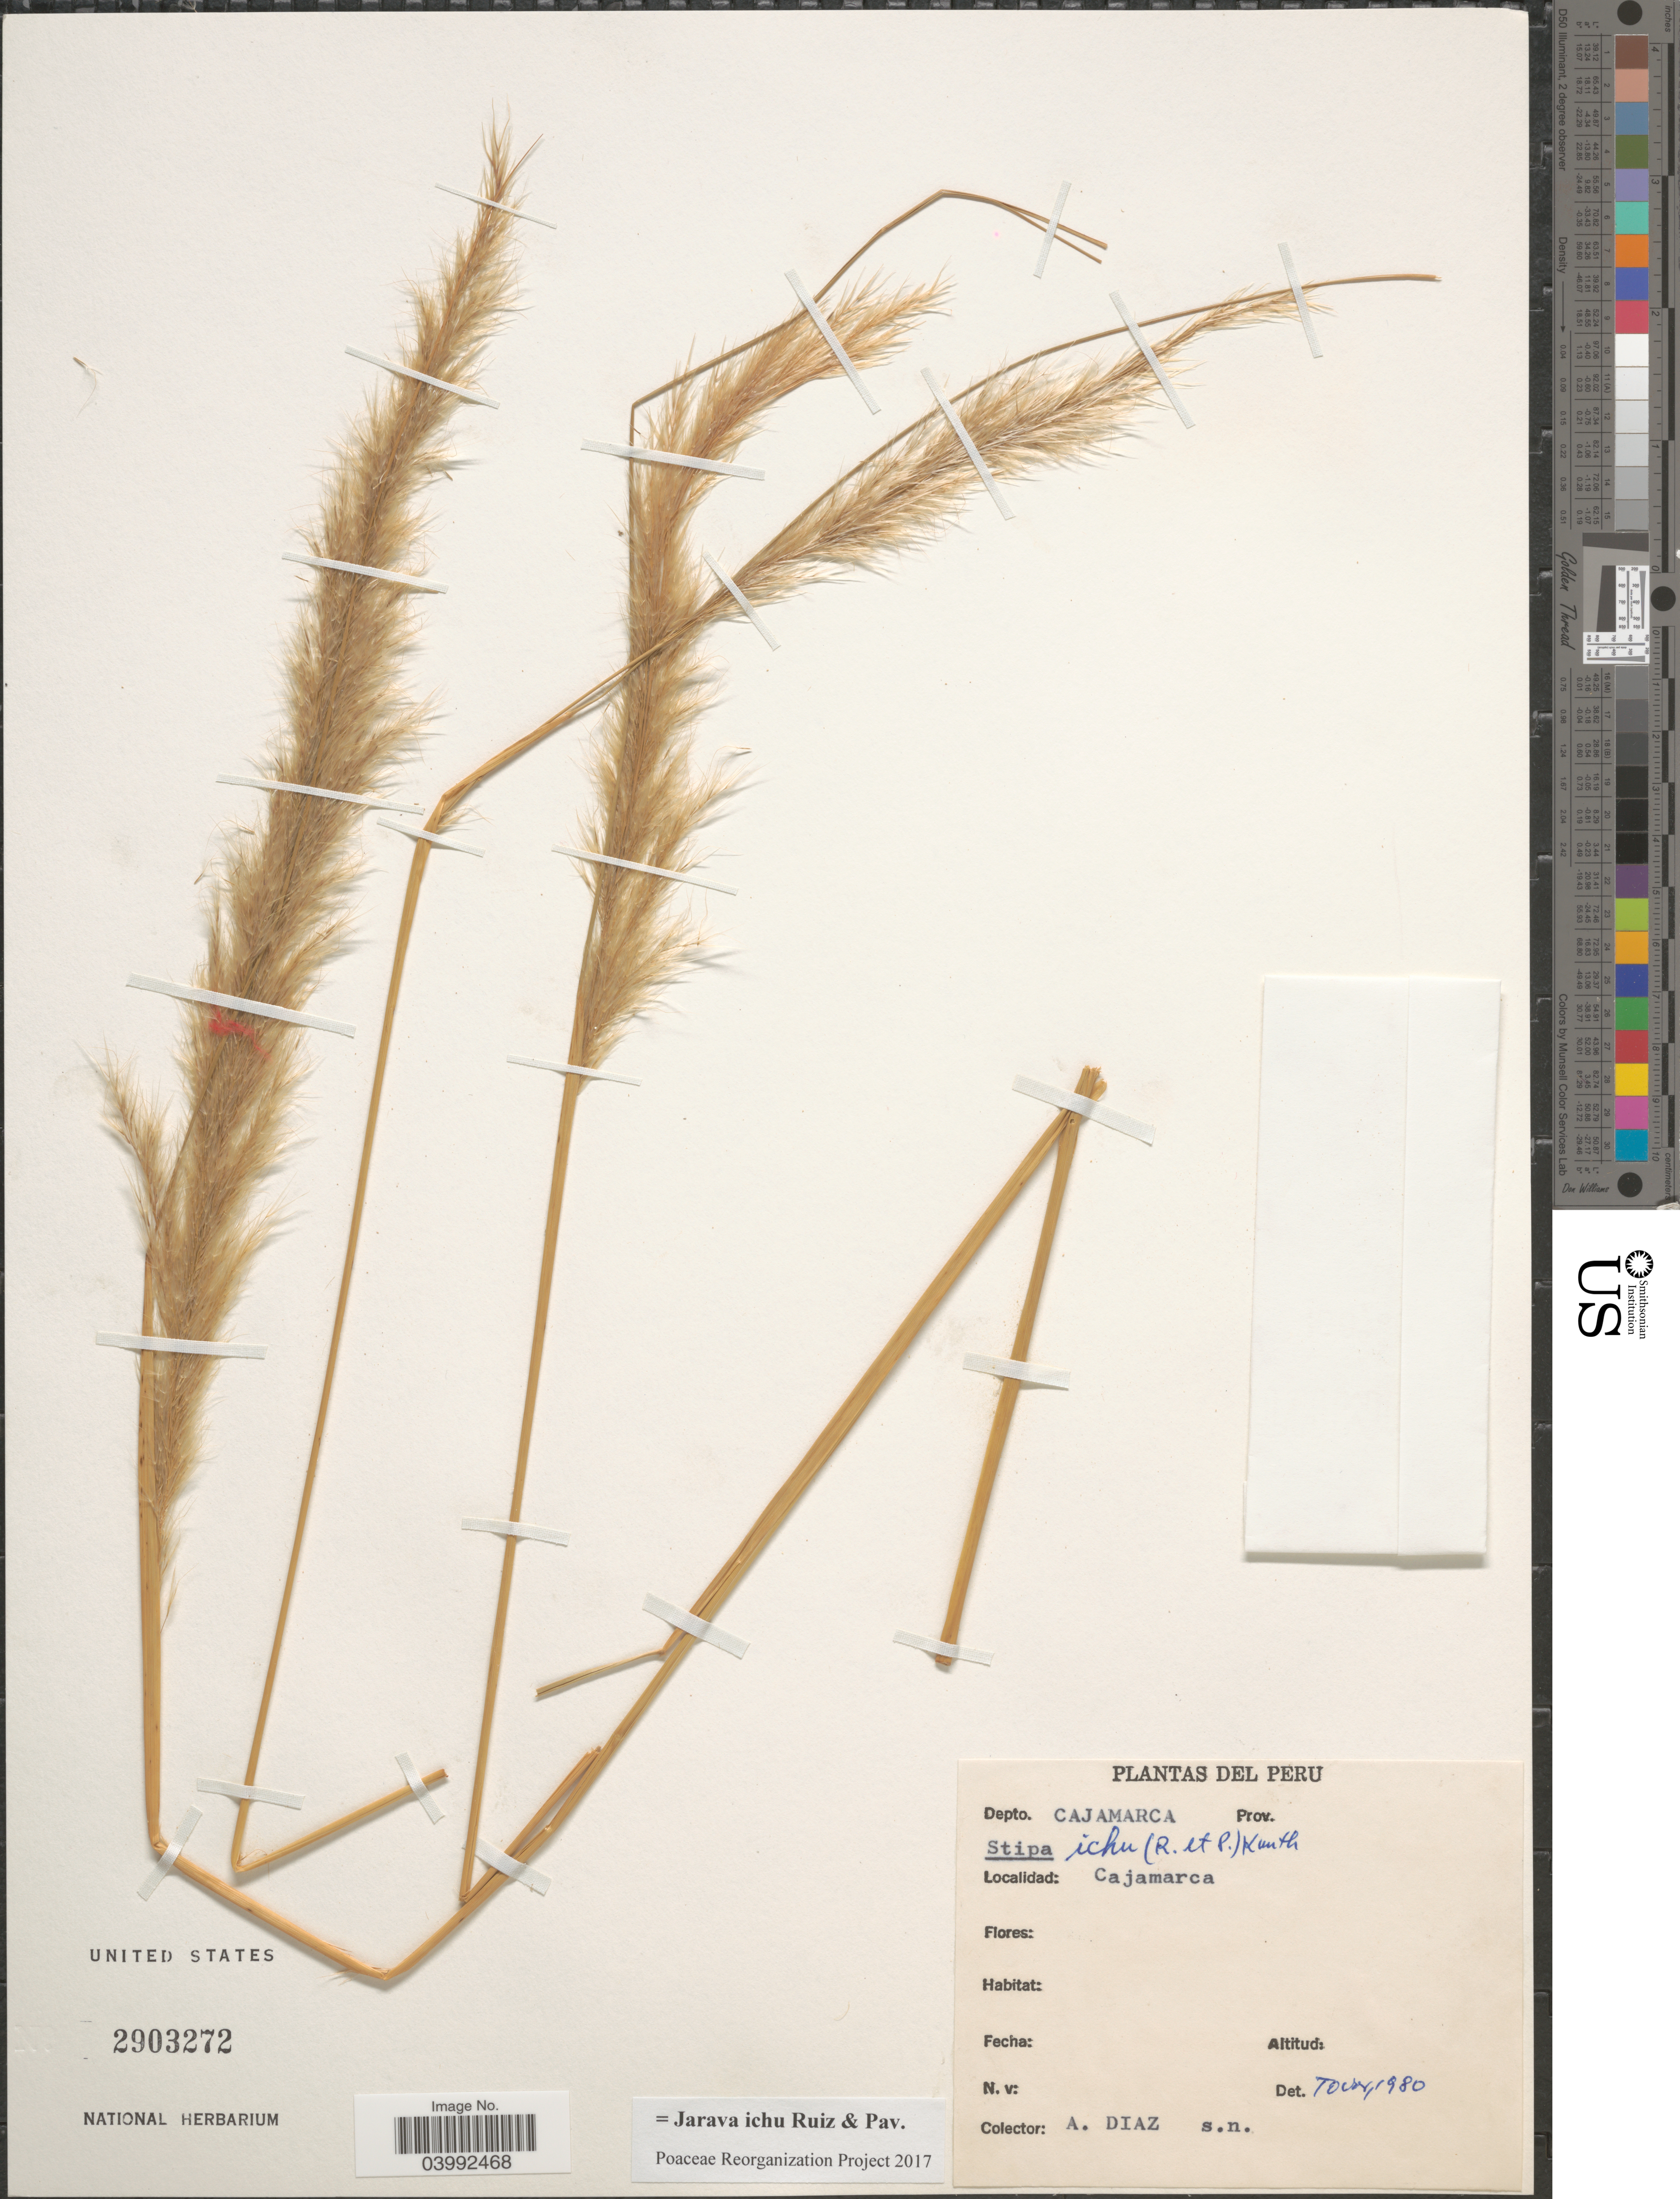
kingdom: Plantae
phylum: Tracheophyta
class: Liliopsida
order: Poales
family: Poaceae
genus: Jarava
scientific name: Jarava ichu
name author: Ruiz & Pav.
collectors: A. Diaz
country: Peru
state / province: Cajamarca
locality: Depto. Cajamarca. Cajamarca.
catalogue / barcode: US 2903272